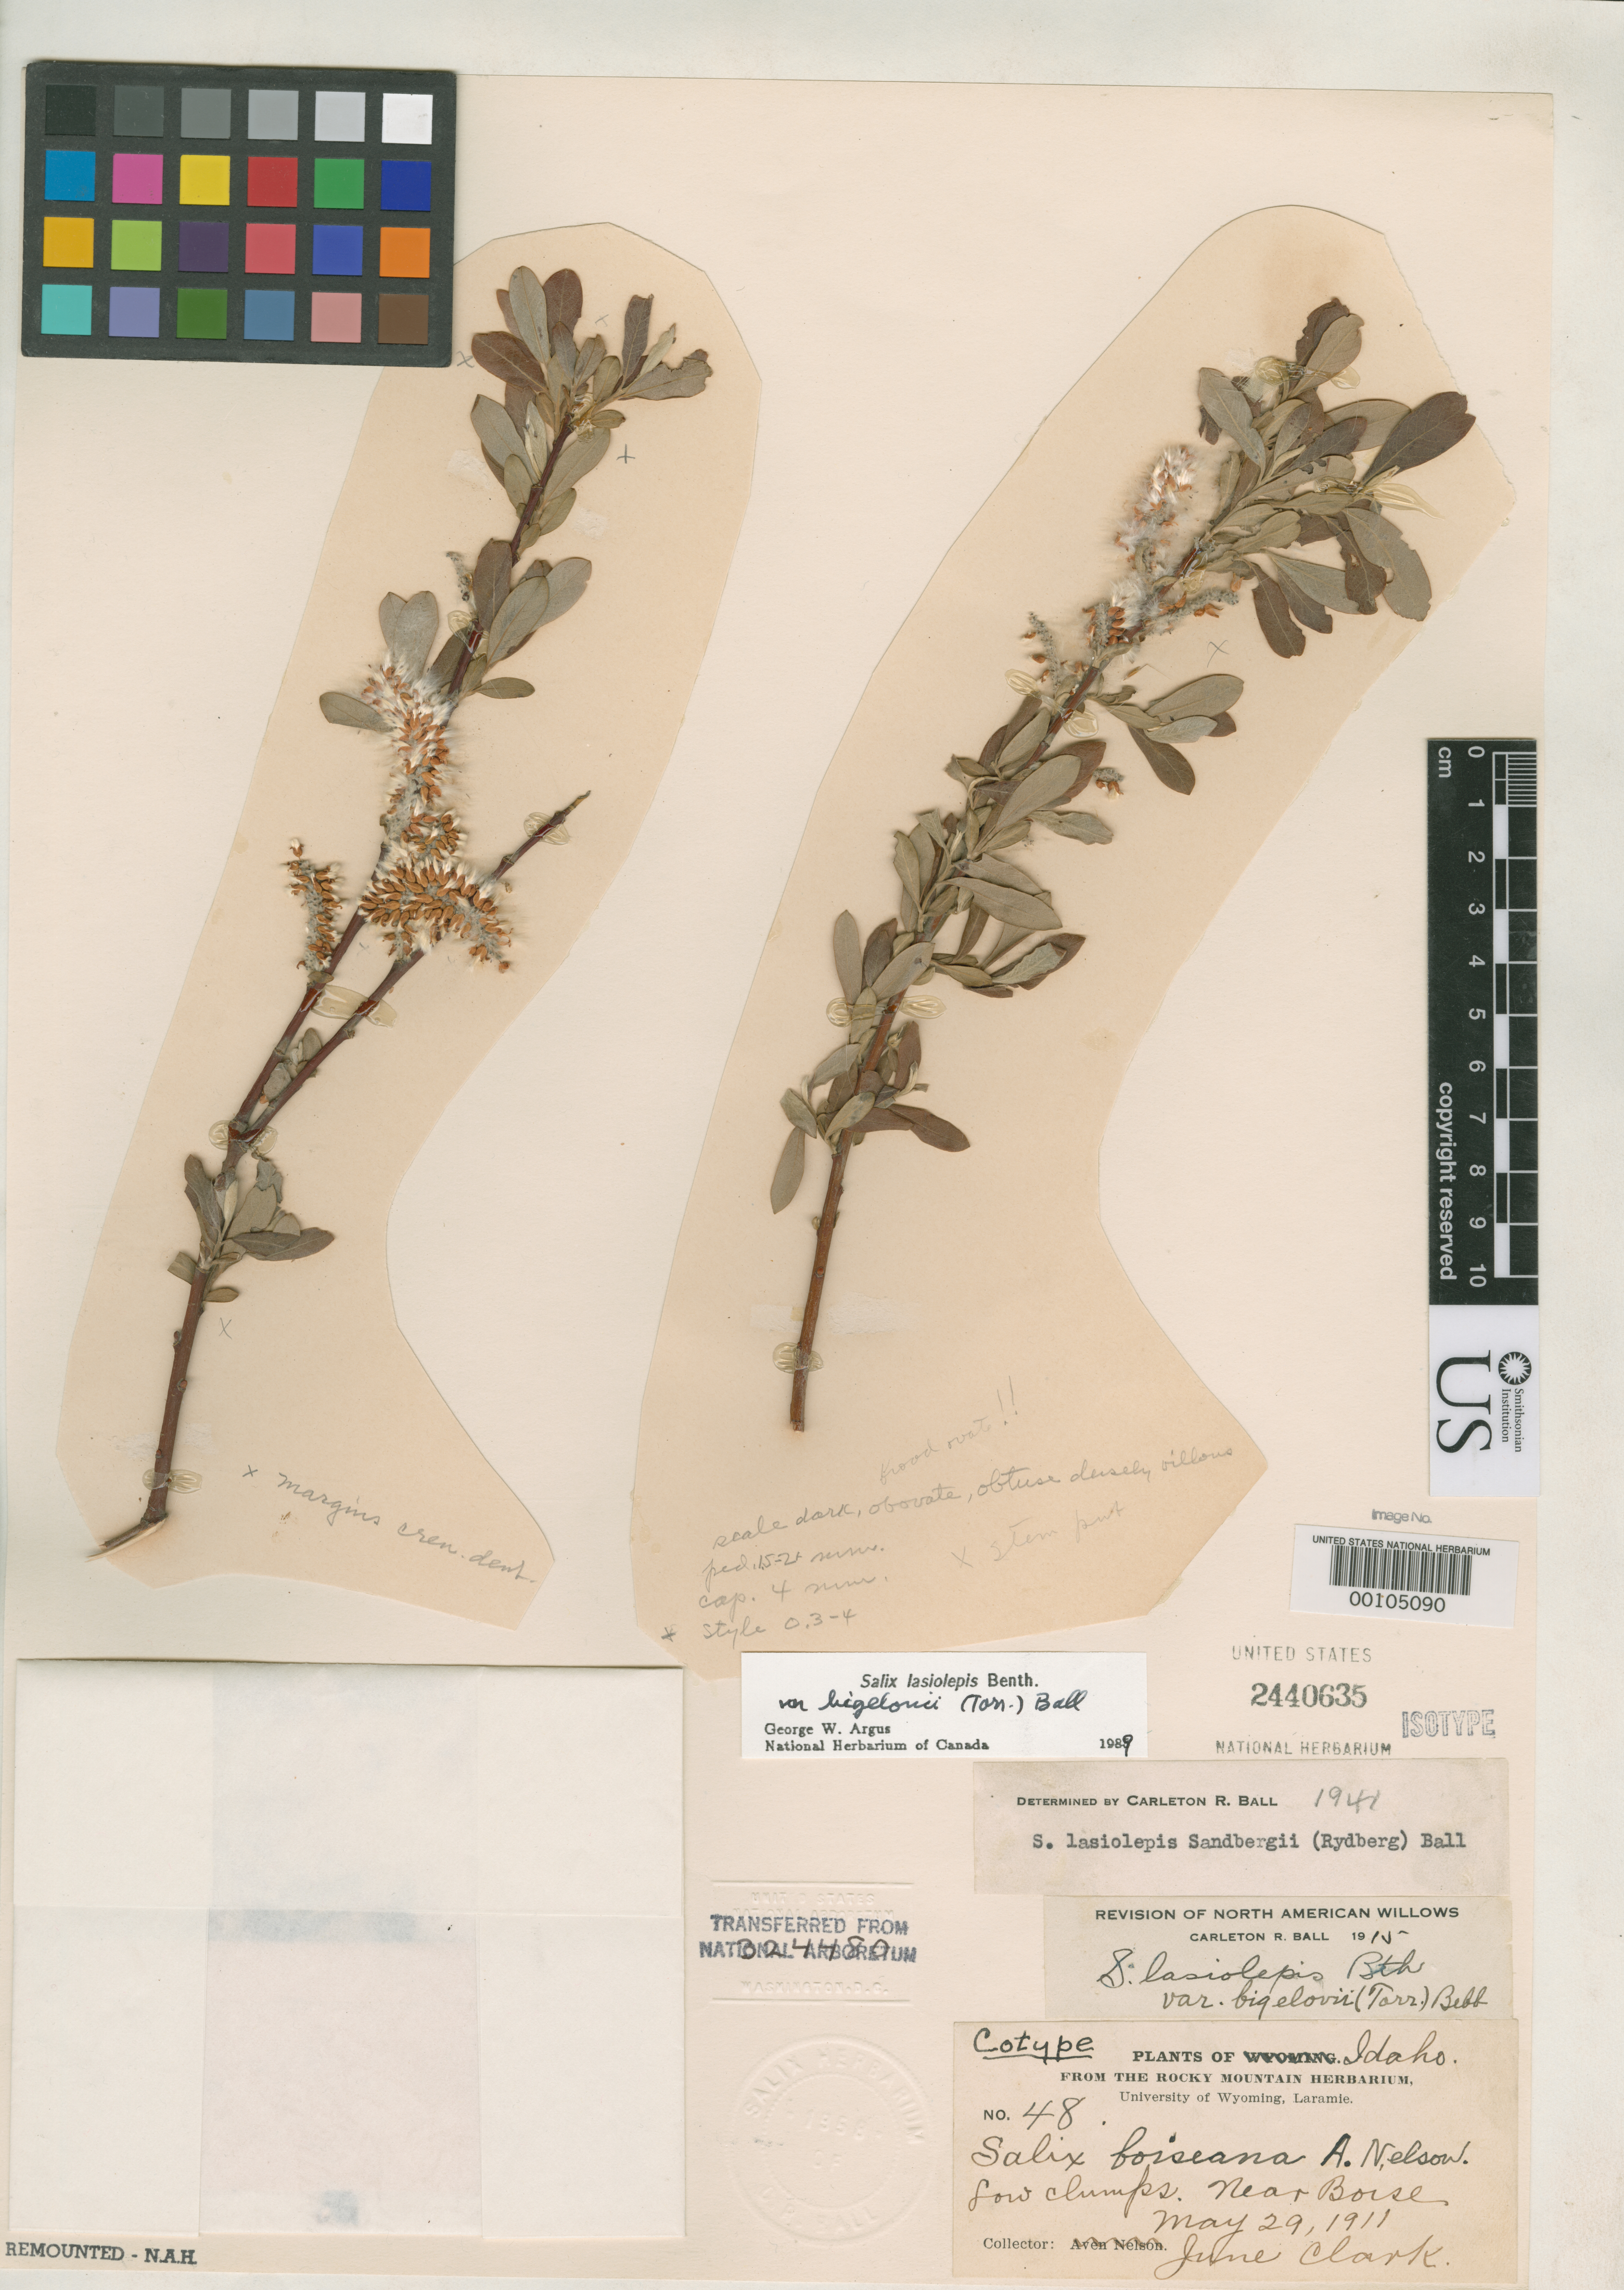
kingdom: Plantae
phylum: Tracheophyta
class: Magnoliopsida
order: Malpighiales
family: Salicaceae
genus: Salix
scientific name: Salix boiseana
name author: A. Nelson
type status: Isotype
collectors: J. A. Clark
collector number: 48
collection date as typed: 29 May 1911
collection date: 1911-05-29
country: United States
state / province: Idaho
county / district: Ada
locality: Near Boise.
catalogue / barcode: US 2440635